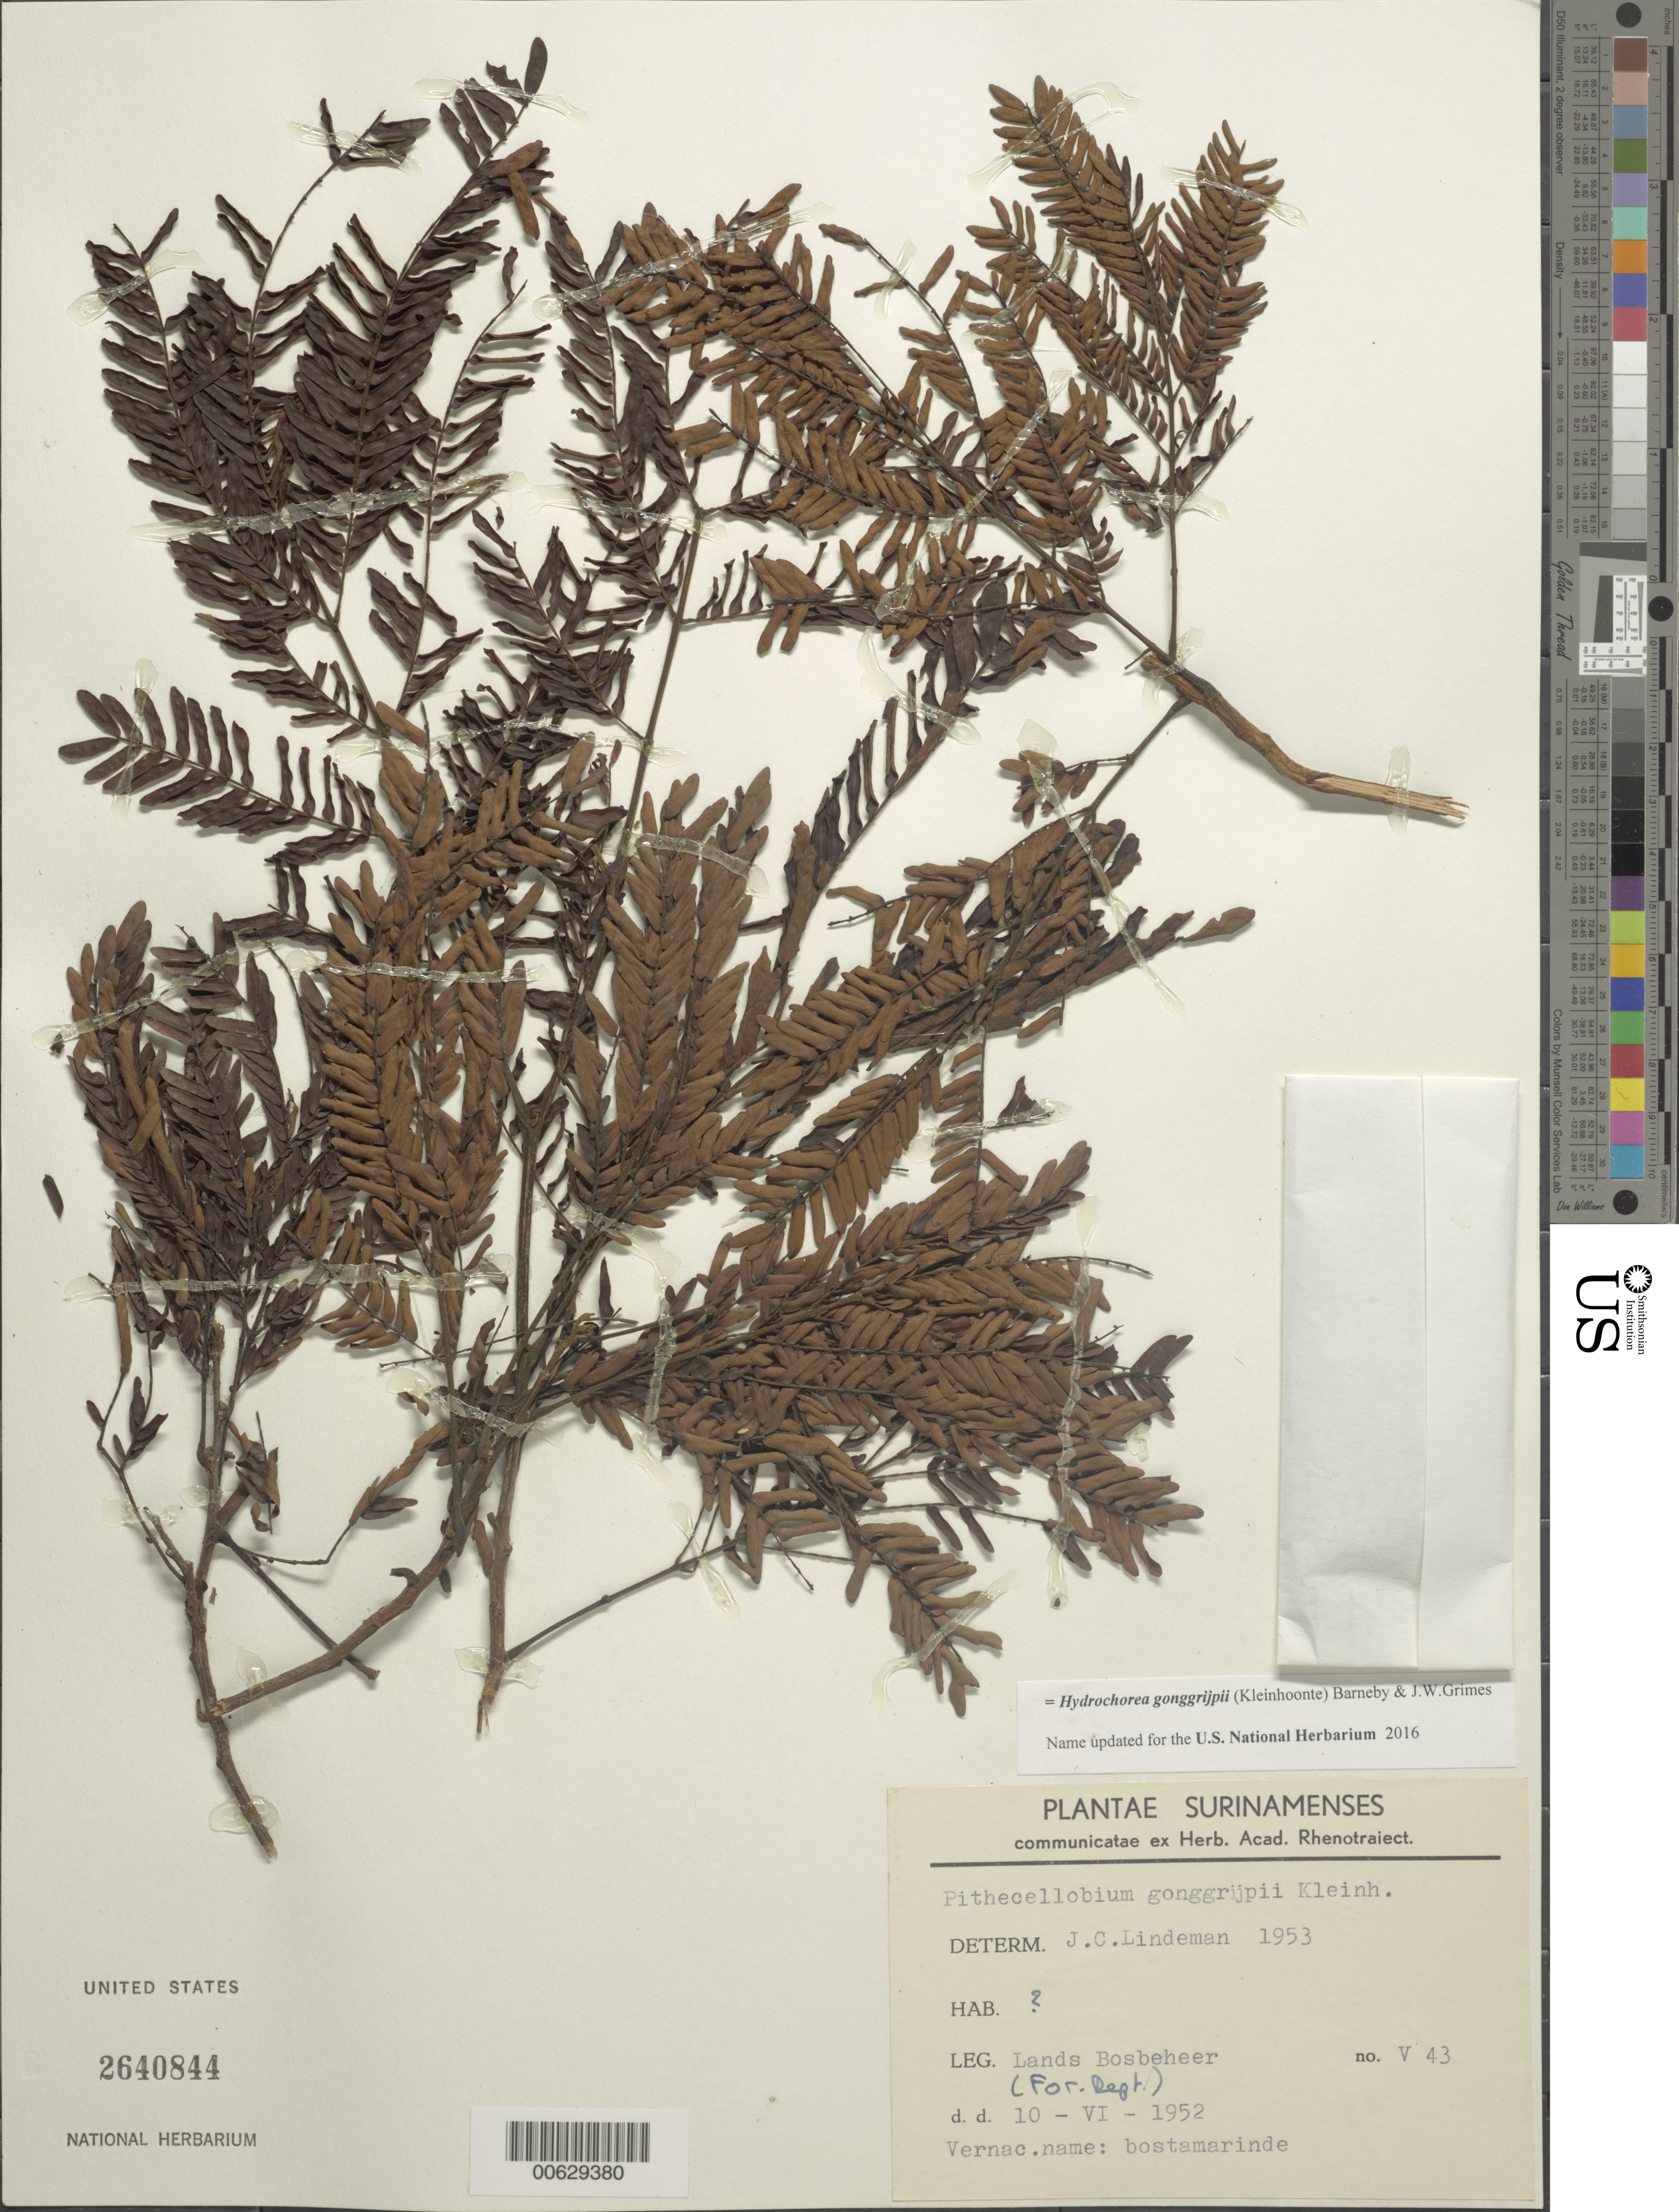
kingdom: Plantae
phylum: Tracheophyta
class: Magnoliopsida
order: Fabales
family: Fabaceae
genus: Hydrochorea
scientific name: Hydrochorea gonggrijpii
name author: (Kleinhoonte) Barneby & J.W. Grimes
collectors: Forestry Bureau-Surinam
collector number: V 43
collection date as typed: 10-Jun-52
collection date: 1952-06-10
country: Suriname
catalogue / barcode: US 2640844